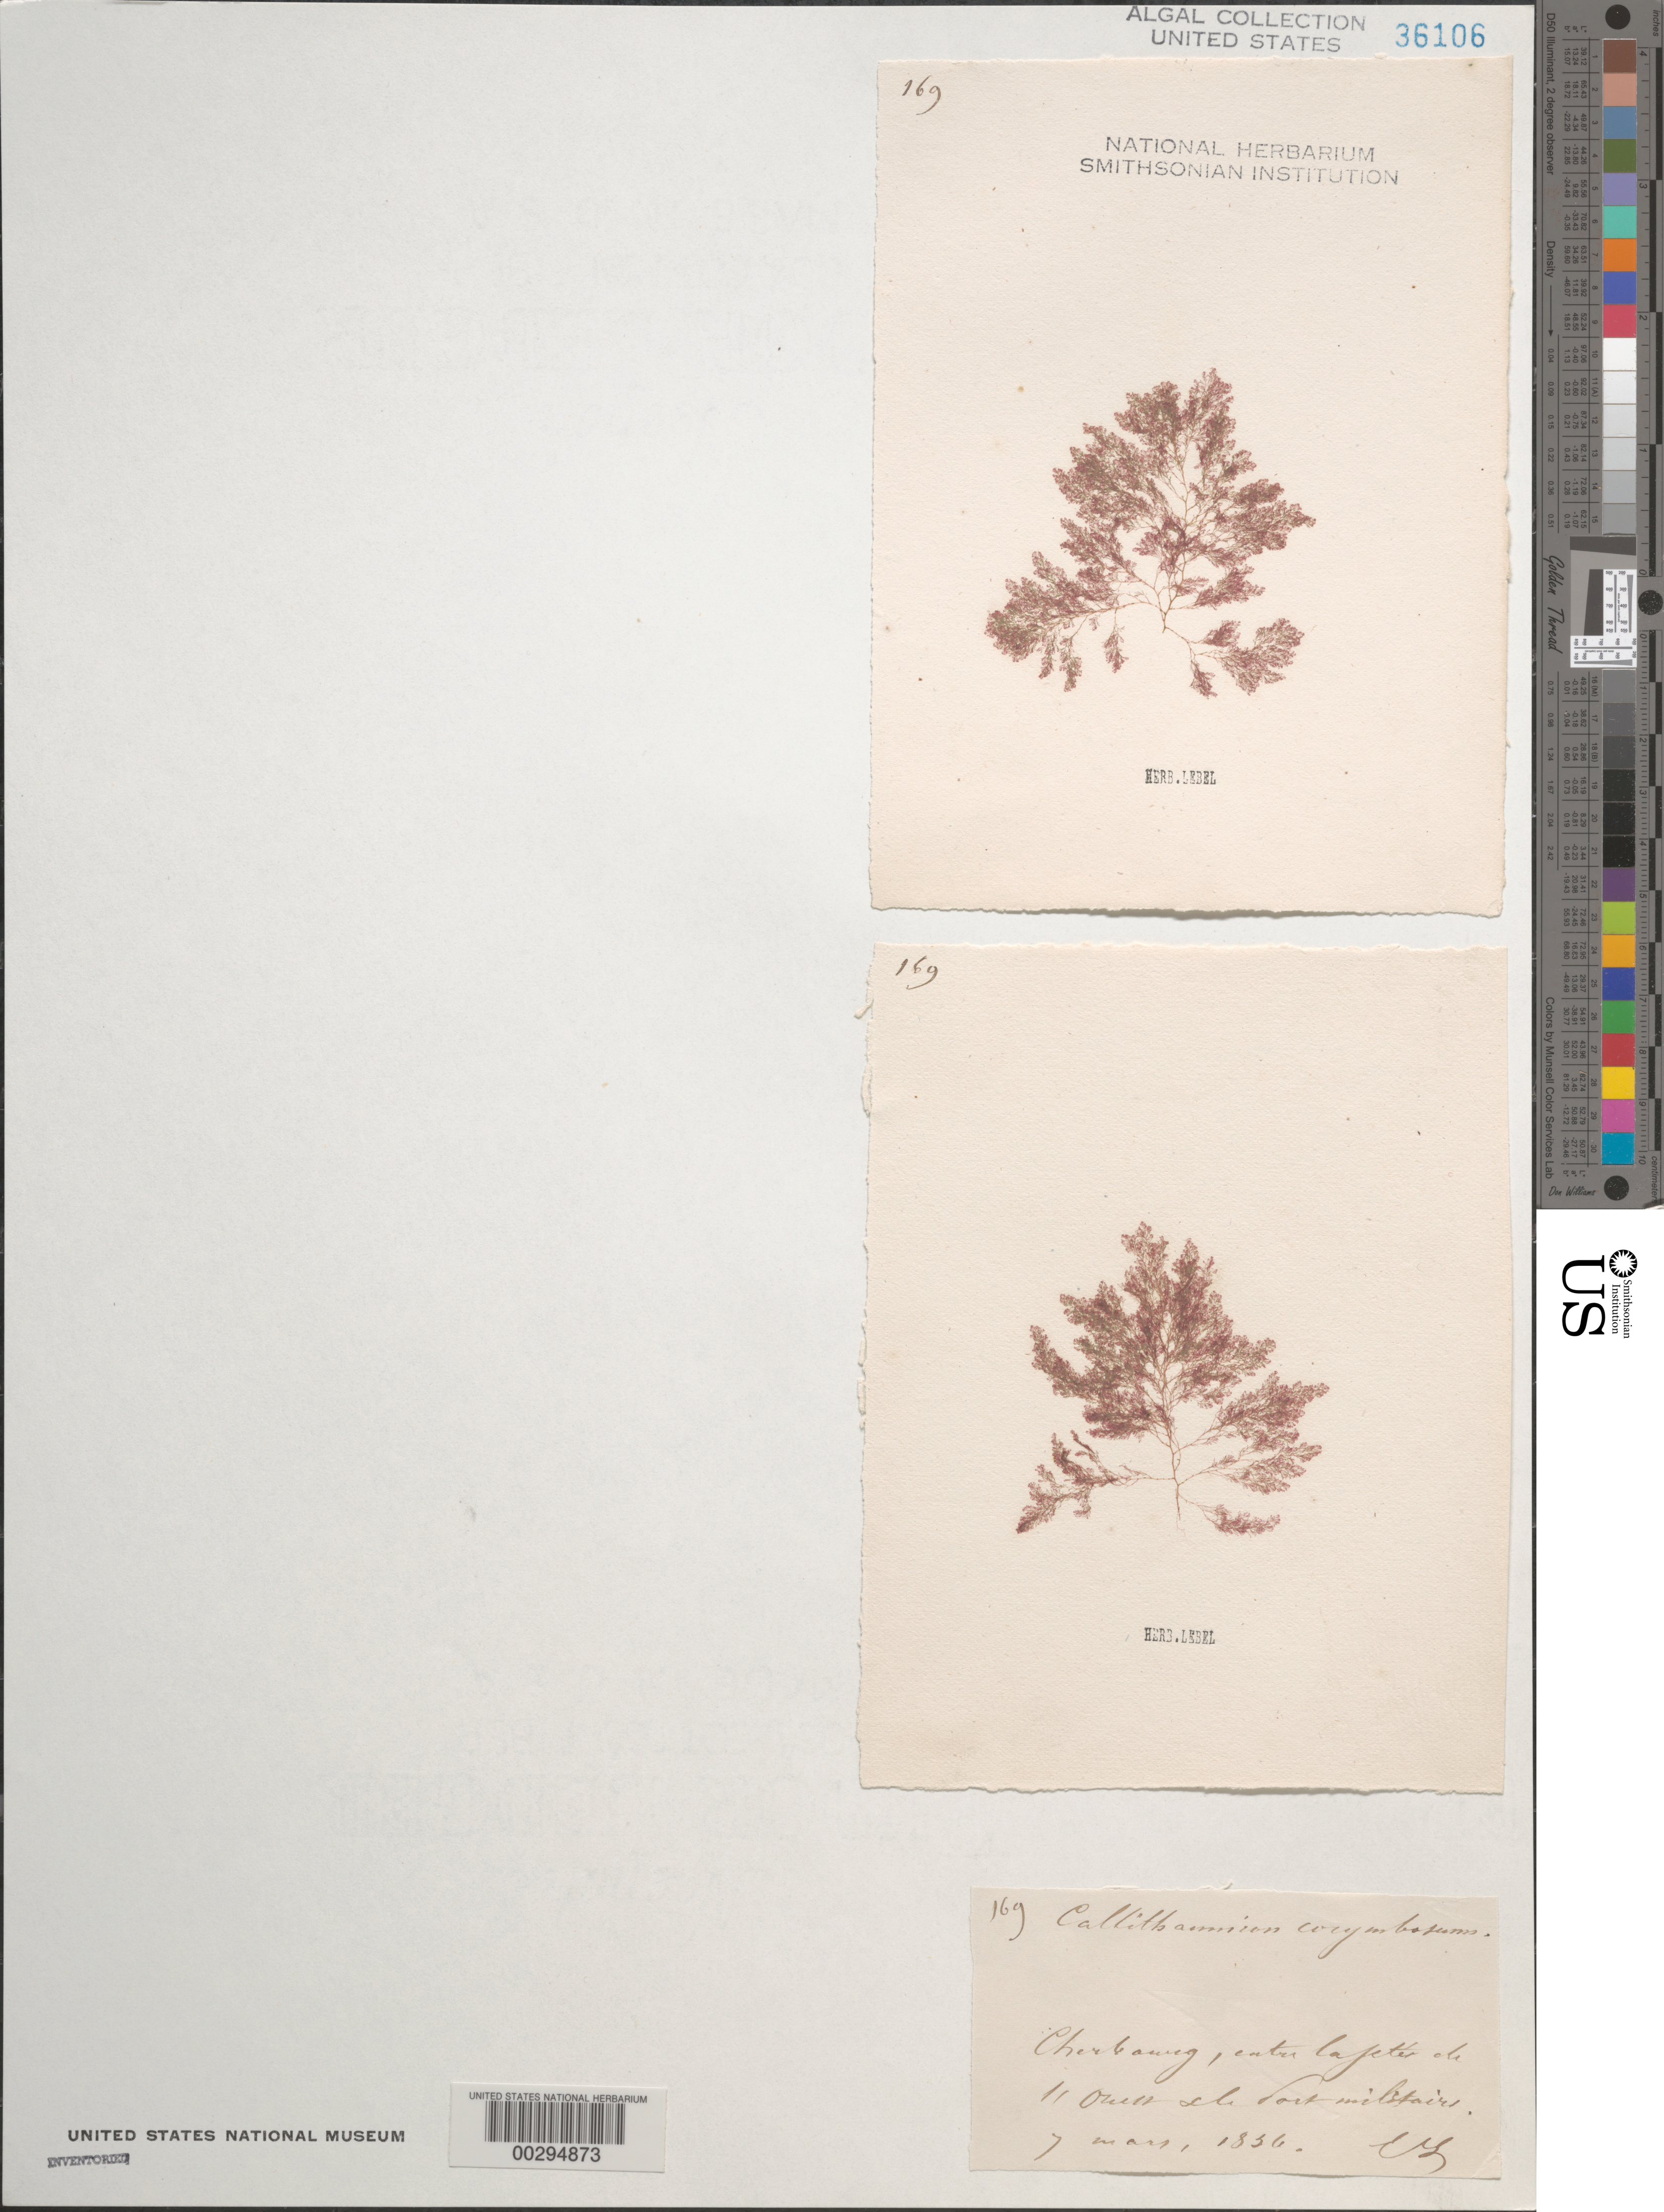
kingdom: Plantae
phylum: Rhodophyta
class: Florideophyceae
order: Ceramiales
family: Callithamniaceae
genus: Callithamnion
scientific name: Callithamnion corymbosum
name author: (Sm.) Lyngb.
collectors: J. Lebel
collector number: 169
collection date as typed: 07 Mar 1856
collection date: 1856-03-07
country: France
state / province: Normandie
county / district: Manche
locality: Cherbourg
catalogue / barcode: US 36106